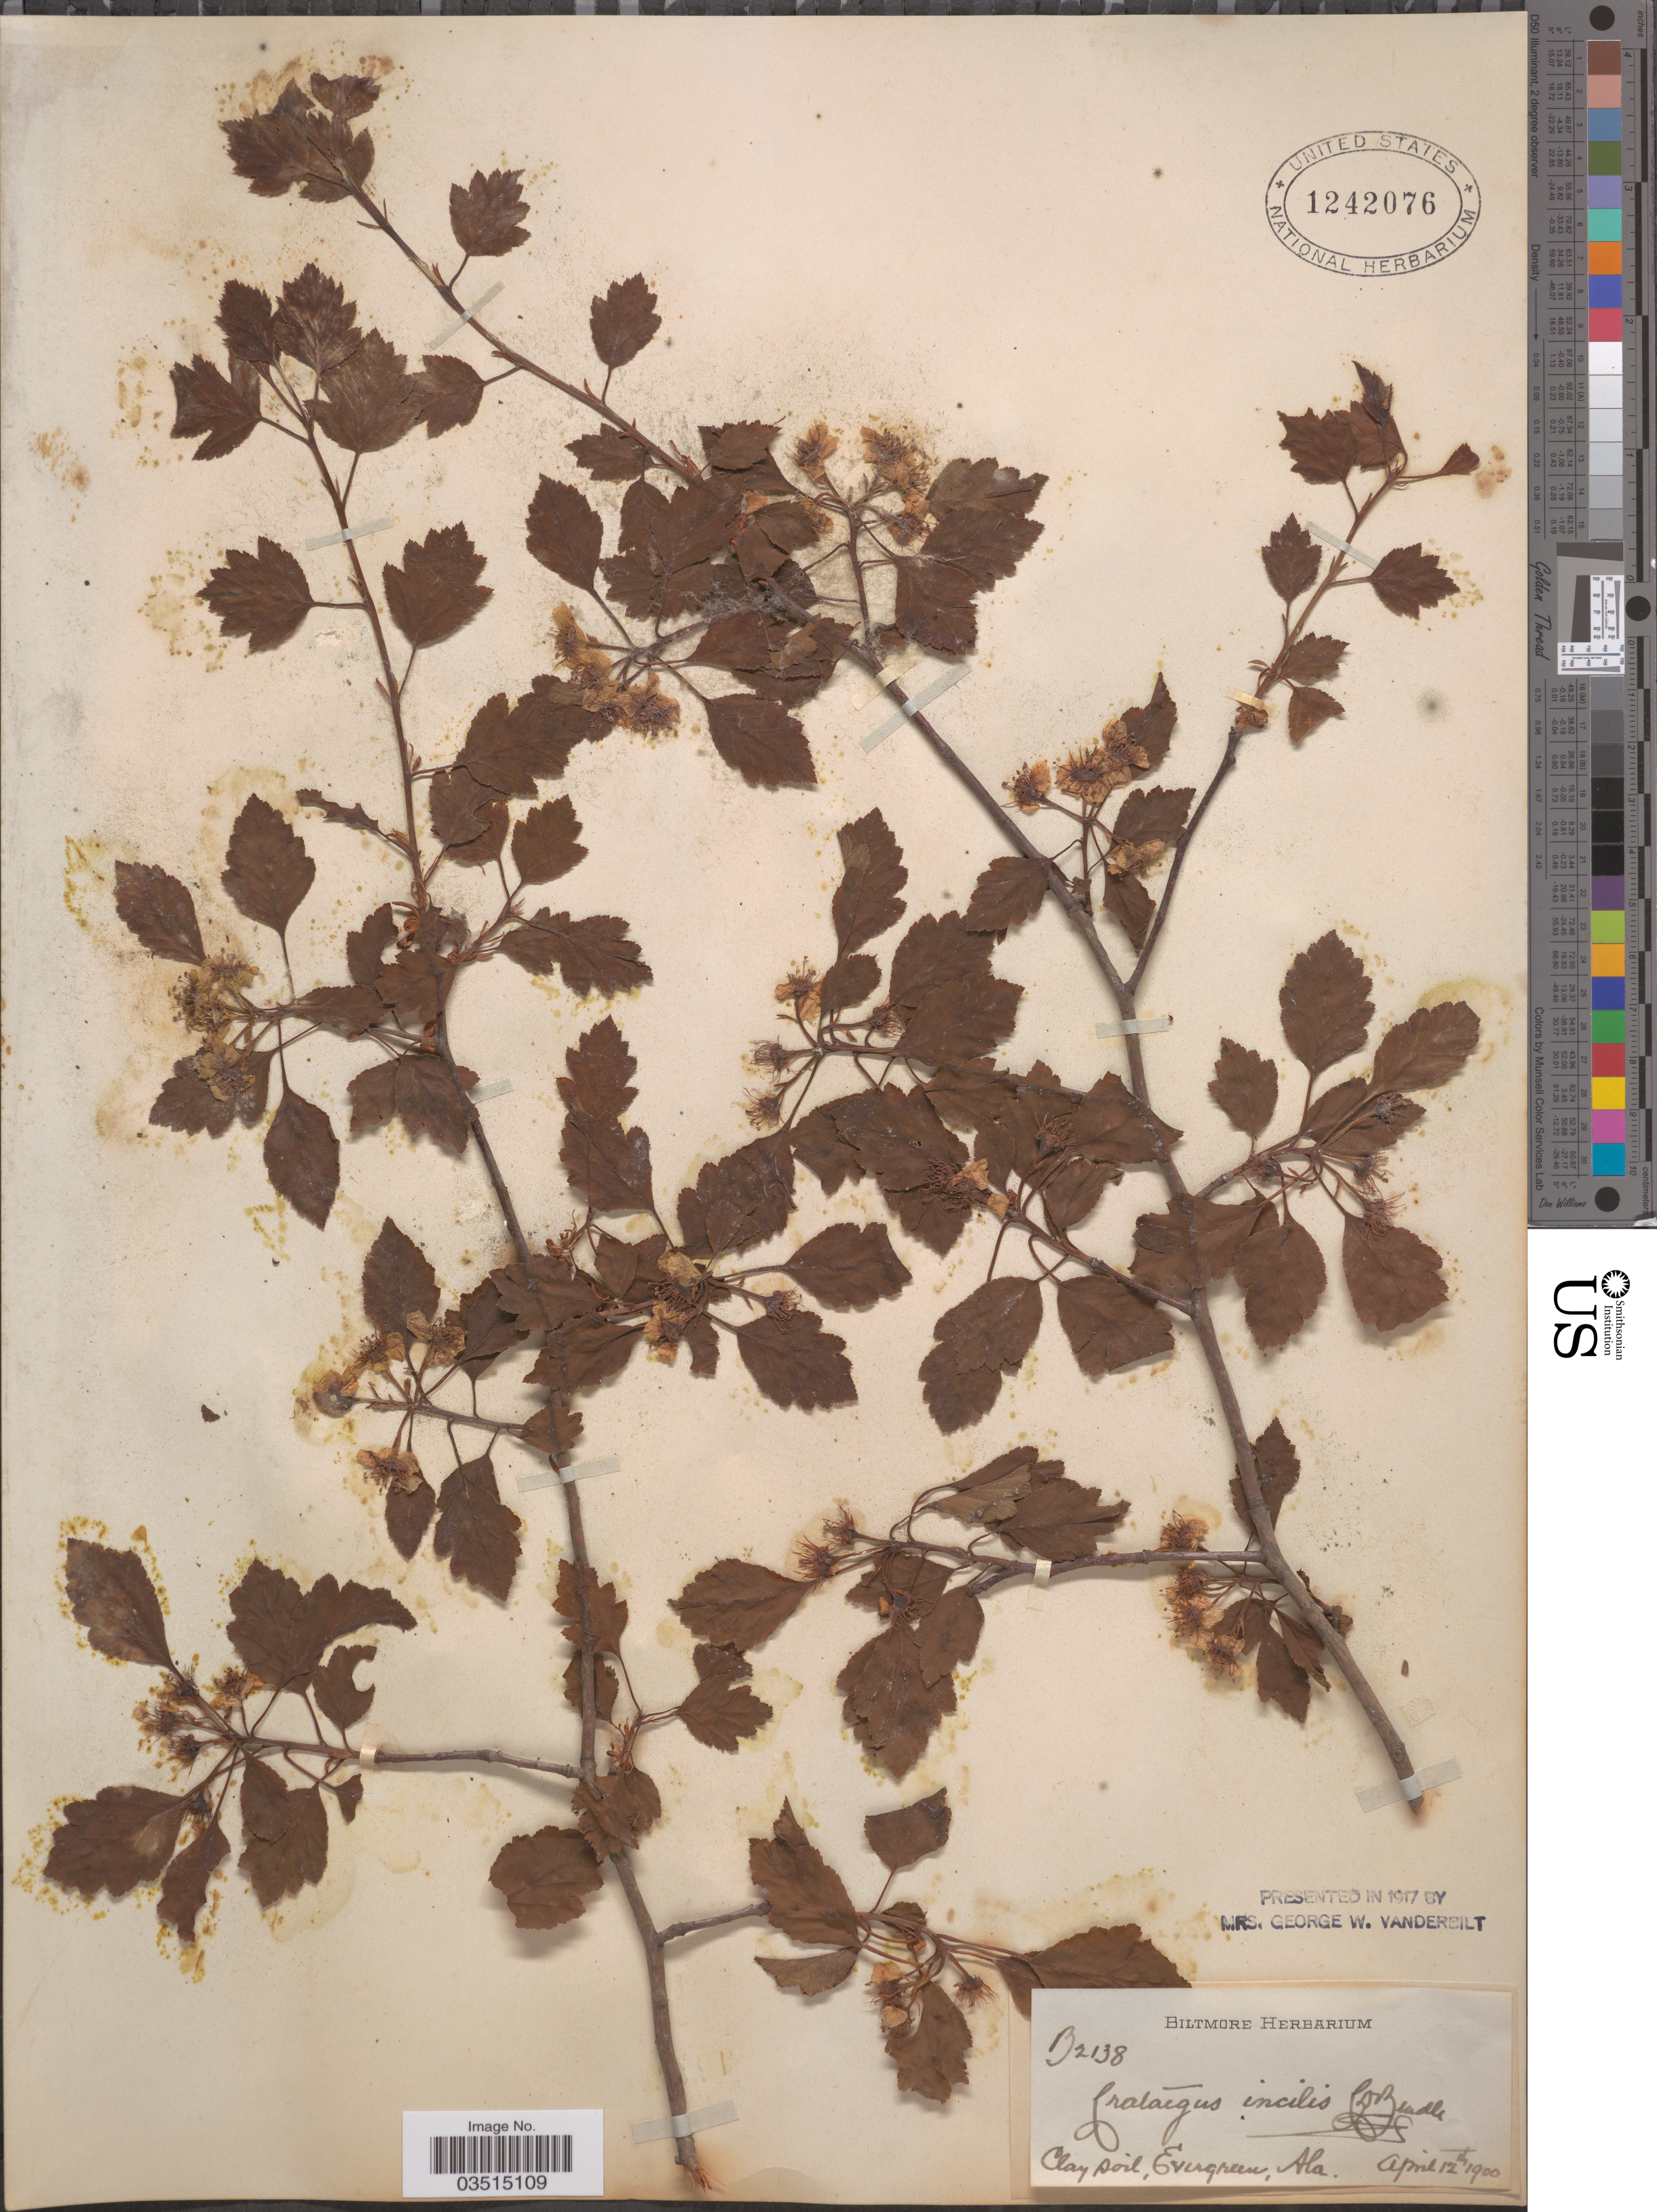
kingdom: Plantae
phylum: Tracheophyta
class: Magnoliopsida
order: Rosales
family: Rosaceae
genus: Crataegus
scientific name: Crataegus incilis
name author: Beadle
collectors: ex herb. Biltmore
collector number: B2138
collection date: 1900-04-12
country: United States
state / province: Alabama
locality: Evergreen.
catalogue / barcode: US 1242076